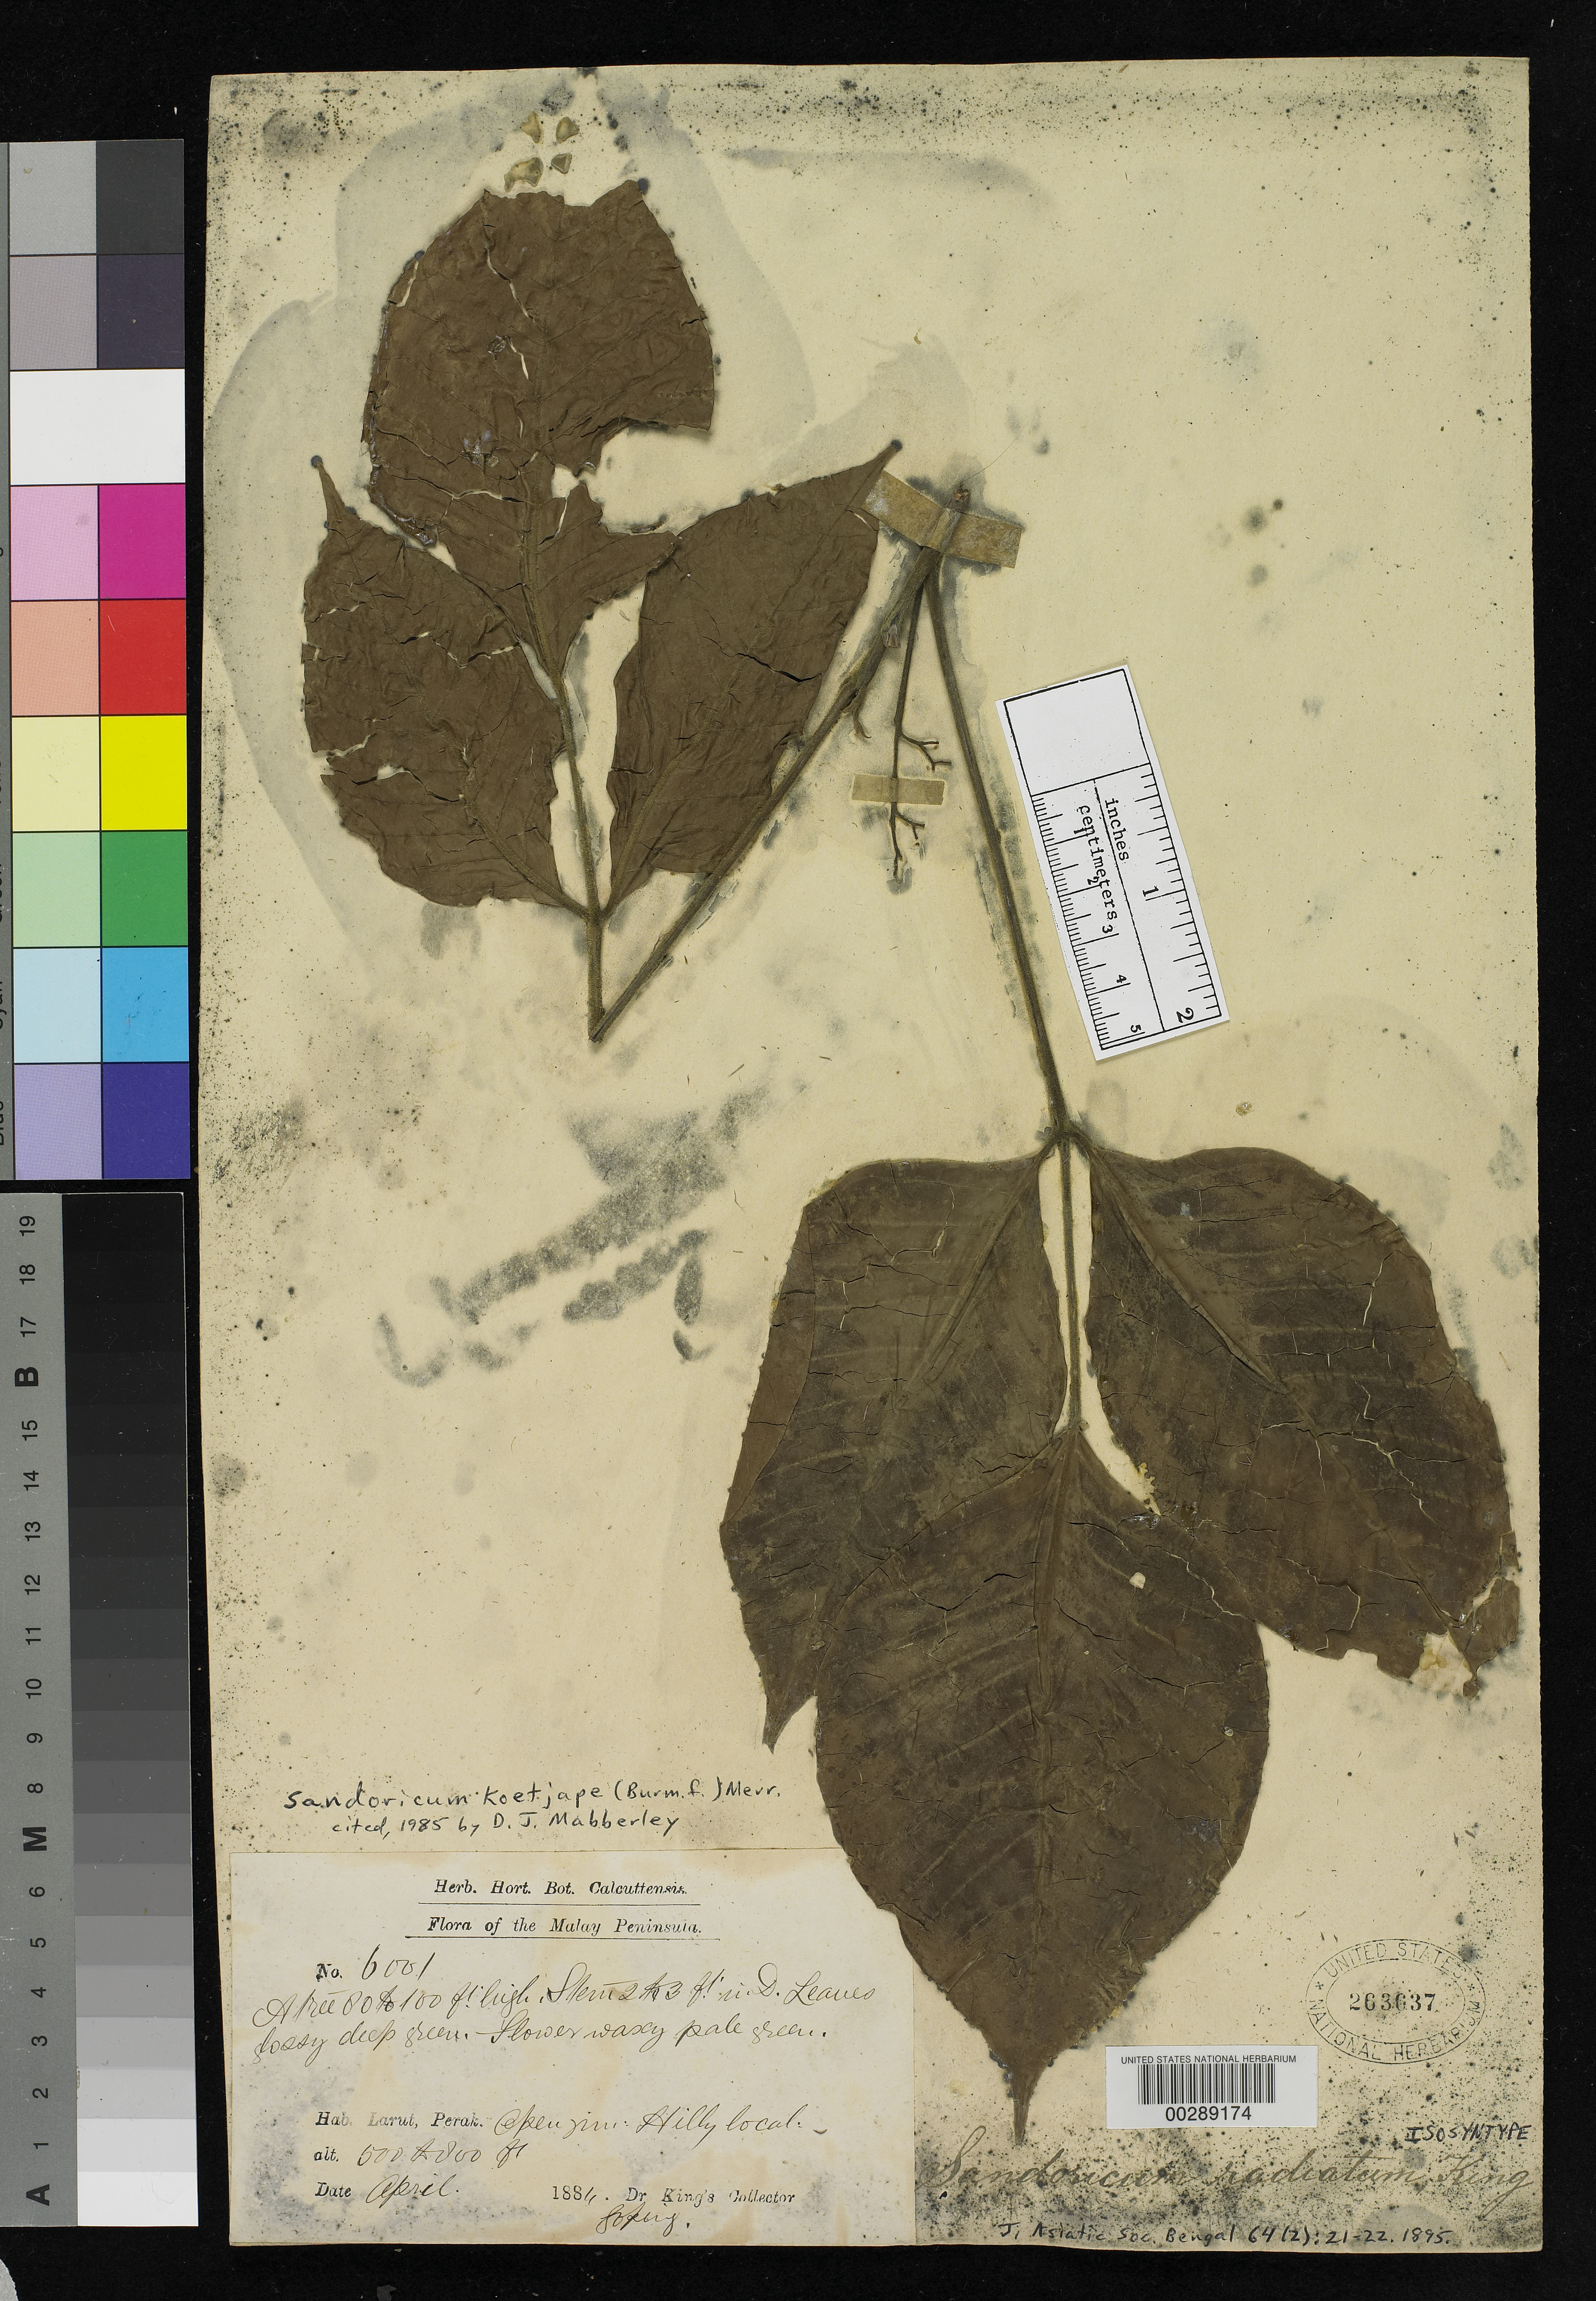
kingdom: Plantae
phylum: Tracheophyta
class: Magnoliopsida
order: Sapindales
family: Meliaceae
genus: Chisocheton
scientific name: Chisocheton radiatum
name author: King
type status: Isosyntype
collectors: Dr. King's collector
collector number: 6001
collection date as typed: Apr 1886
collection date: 1886-04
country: Malaysia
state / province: Perak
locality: Larut. [Malay Peninsula]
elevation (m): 152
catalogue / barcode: US 263637